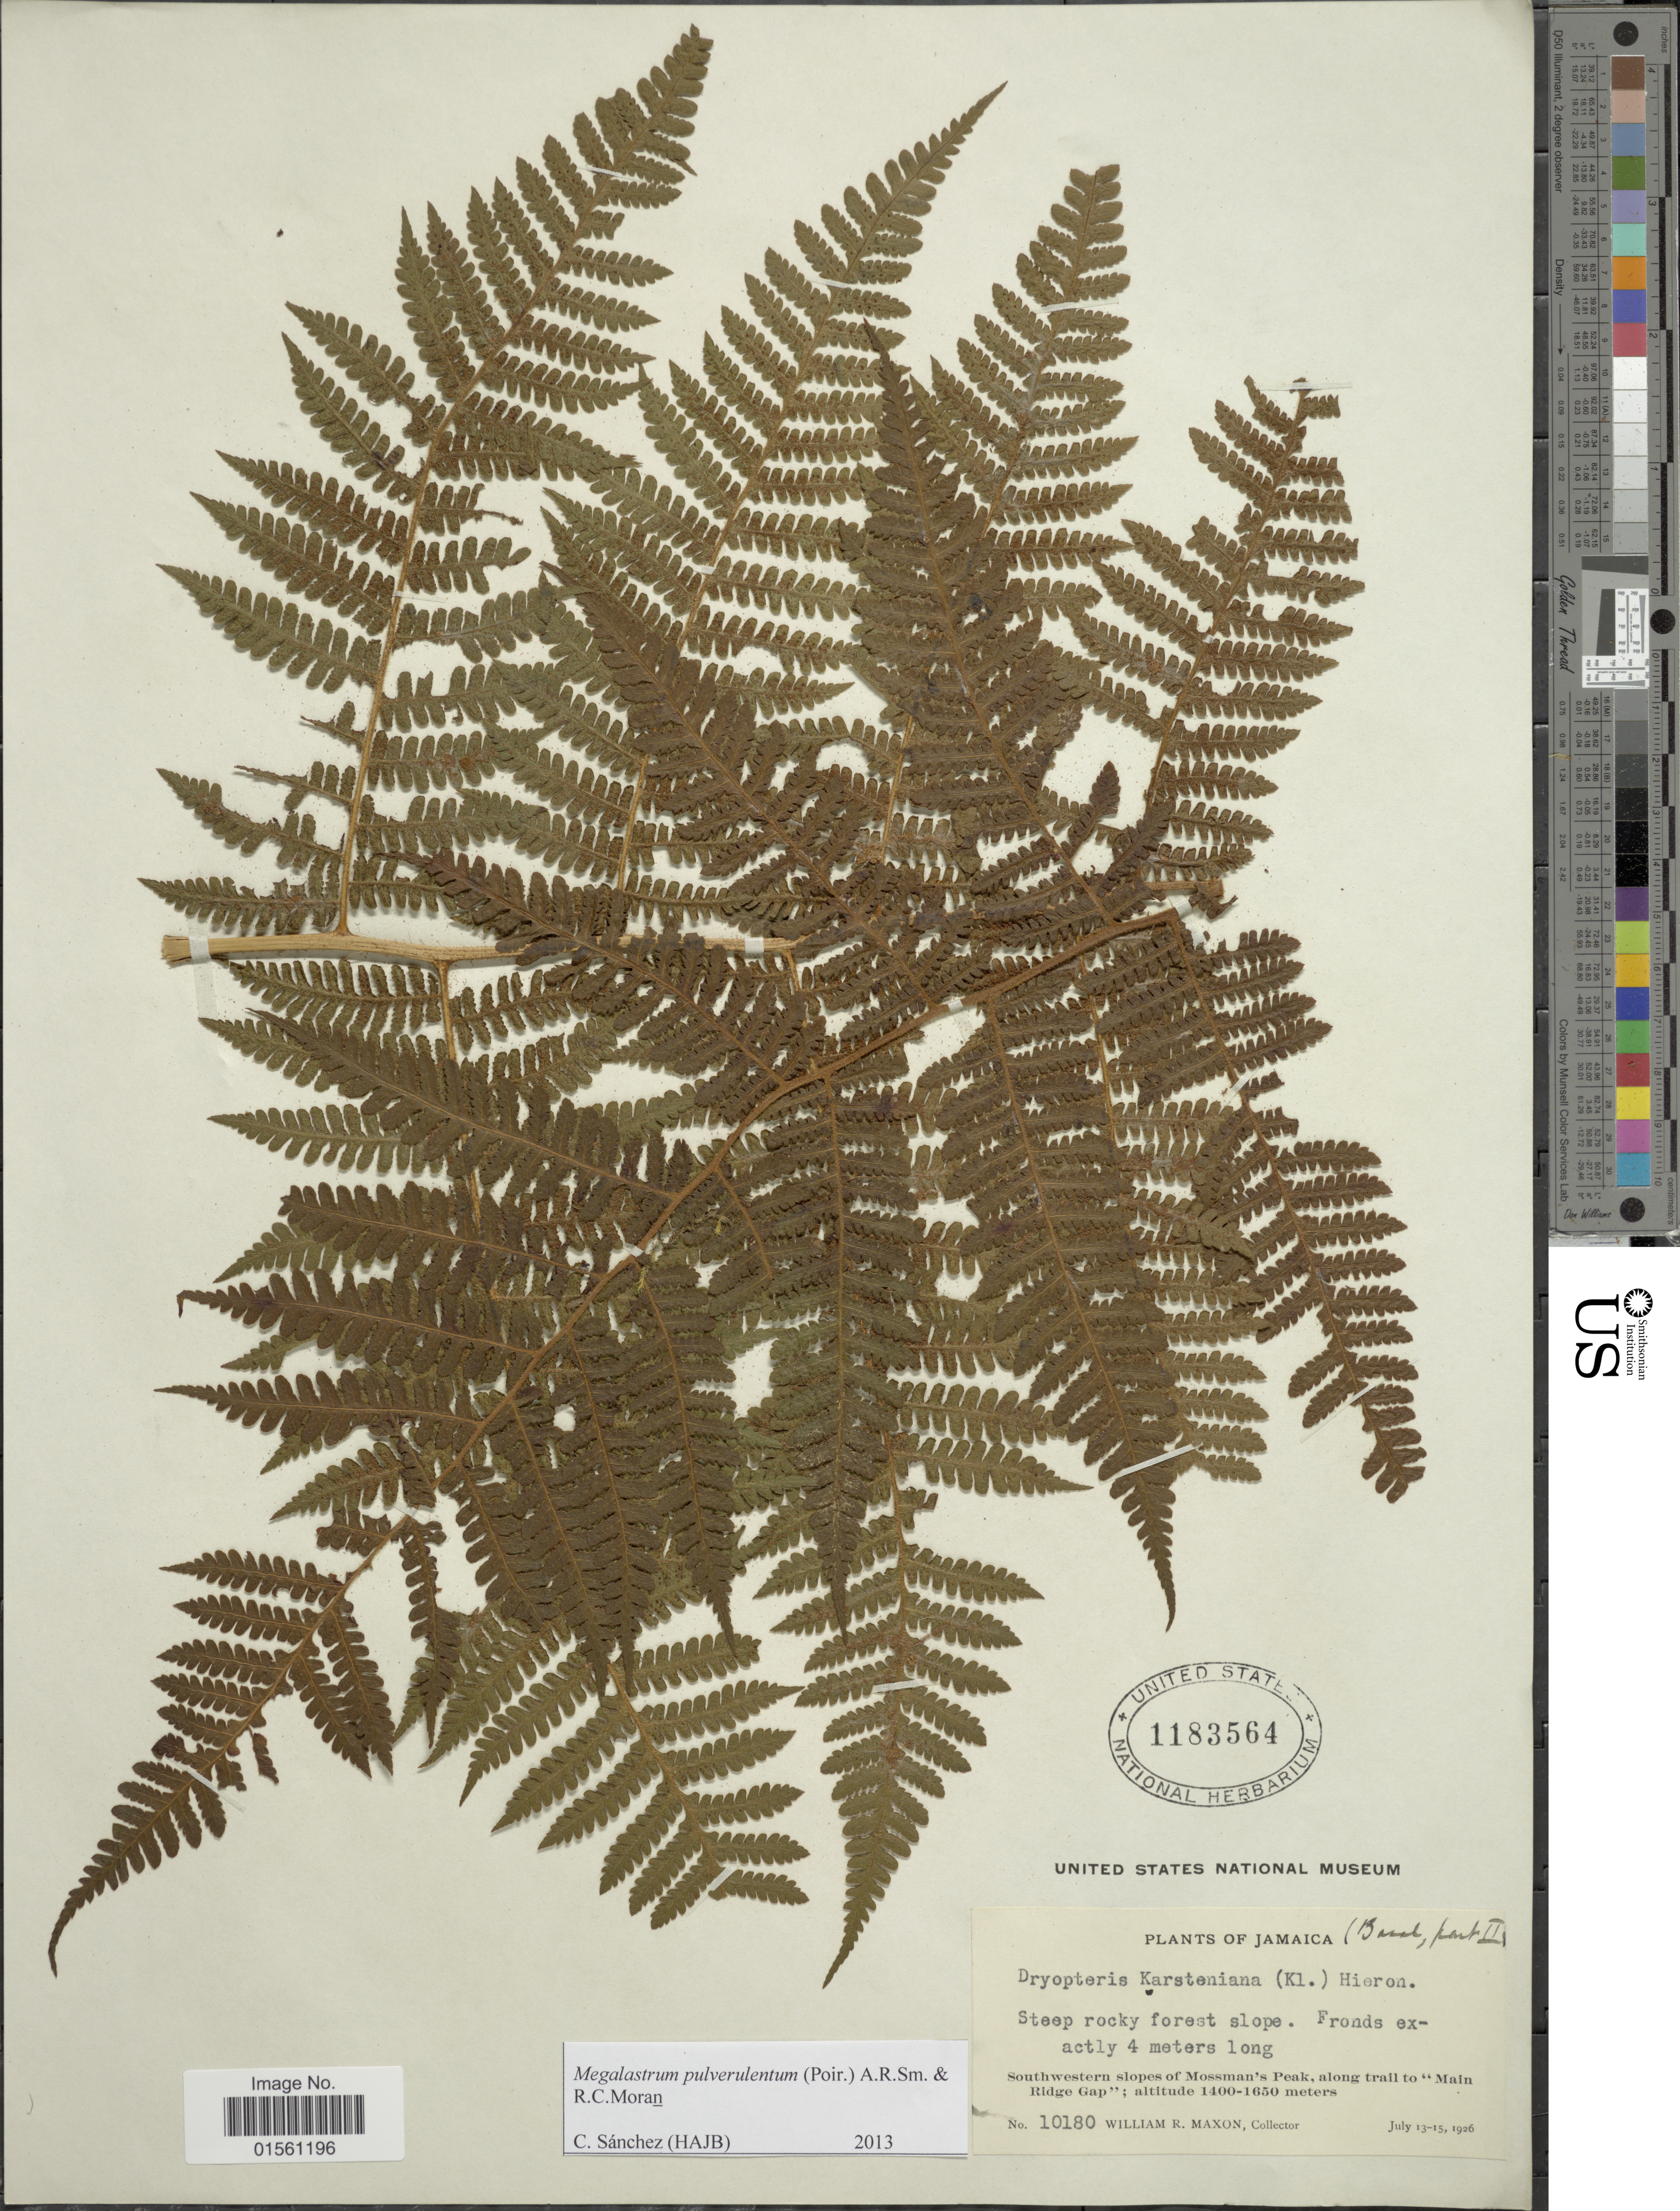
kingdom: Plantae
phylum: Tracheophyta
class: Polypodiopsida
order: Polypodiales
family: Dryopteridaceae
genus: Megalastrum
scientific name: Megalastrum pulverulentum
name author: (Poir.) A.R. Sm. & R.C. Moran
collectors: W. R. Maxon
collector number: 10180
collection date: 1926-07-15/1926-07-16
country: Jamaica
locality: Southwestern slopes of Mossman's Peak, along trail to "Main Ridge Gap".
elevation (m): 1400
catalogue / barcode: US 1183564